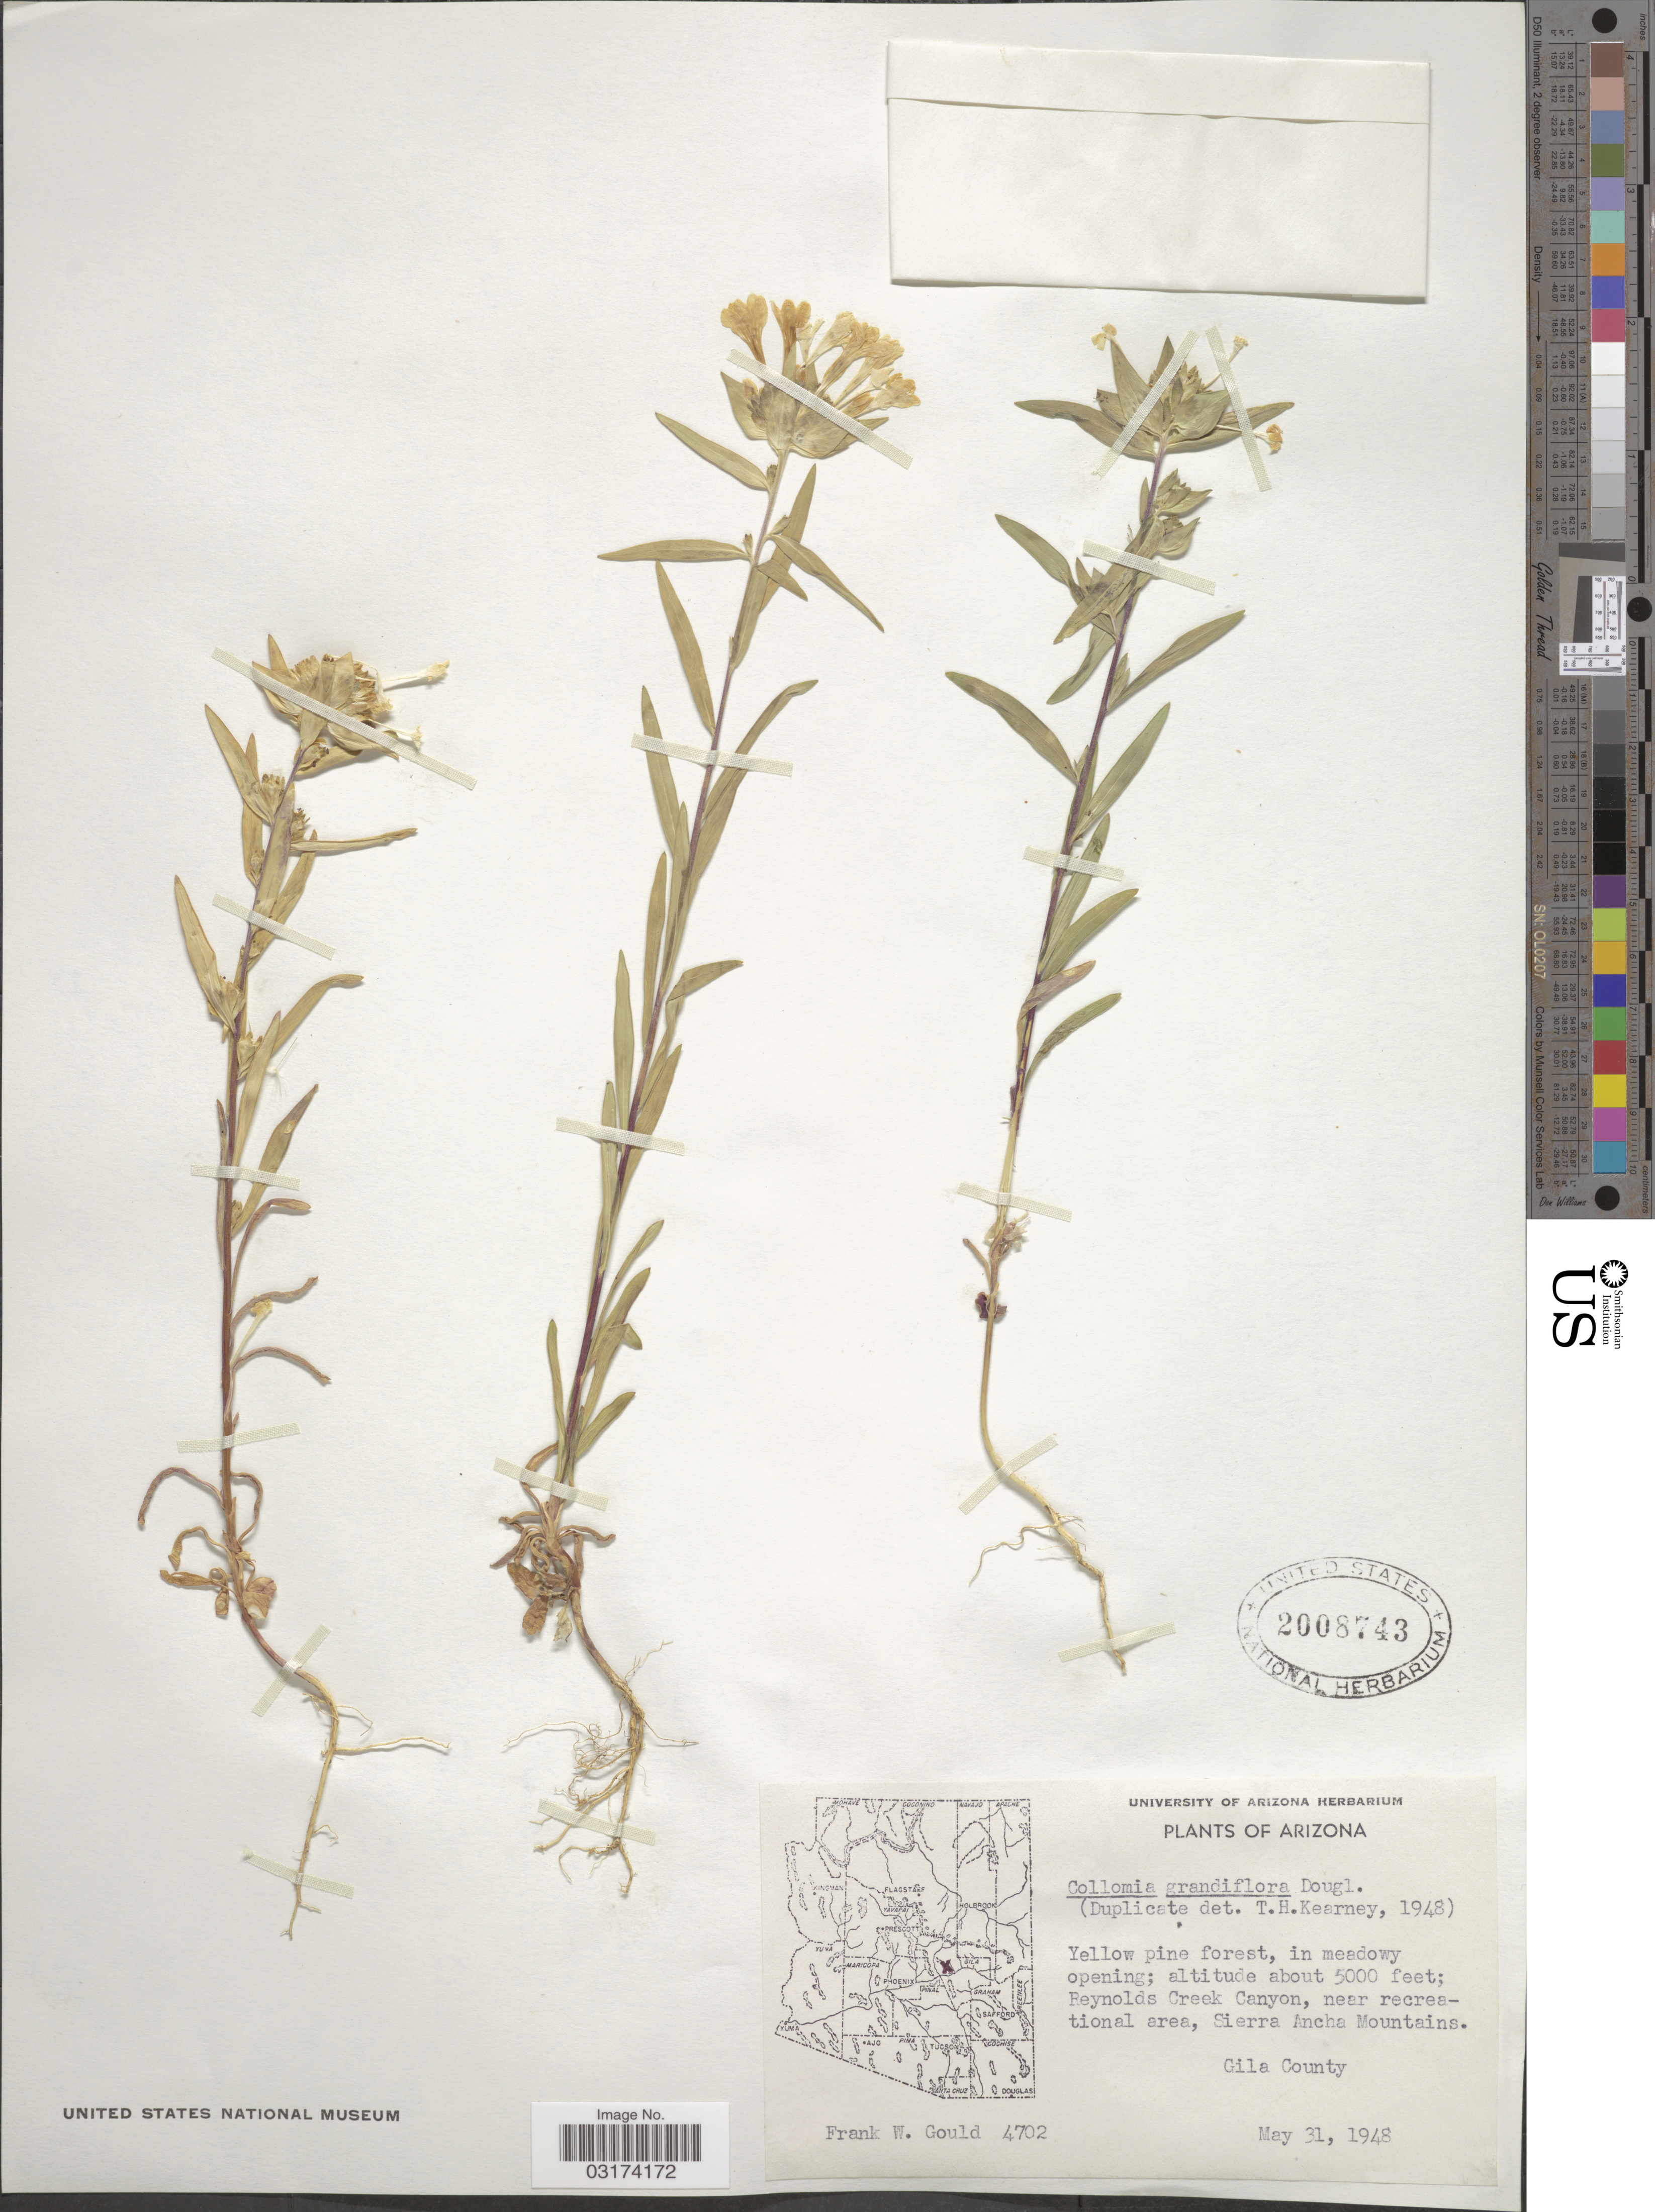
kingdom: Plantae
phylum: Tracheophyta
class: Magnoliopsida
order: Ericales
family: Polemoniaceae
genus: Collomia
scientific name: Collomia grandiflora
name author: Douglas ex Lindl.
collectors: F. W. Gould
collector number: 4702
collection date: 1948-05-31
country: United States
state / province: Arizona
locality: Yellow Pine Forest. Reynolds Creek Canyon, near recreational area, Sierra Ancha Mountains. Gila County.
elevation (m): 1524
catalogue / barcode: US 2008743